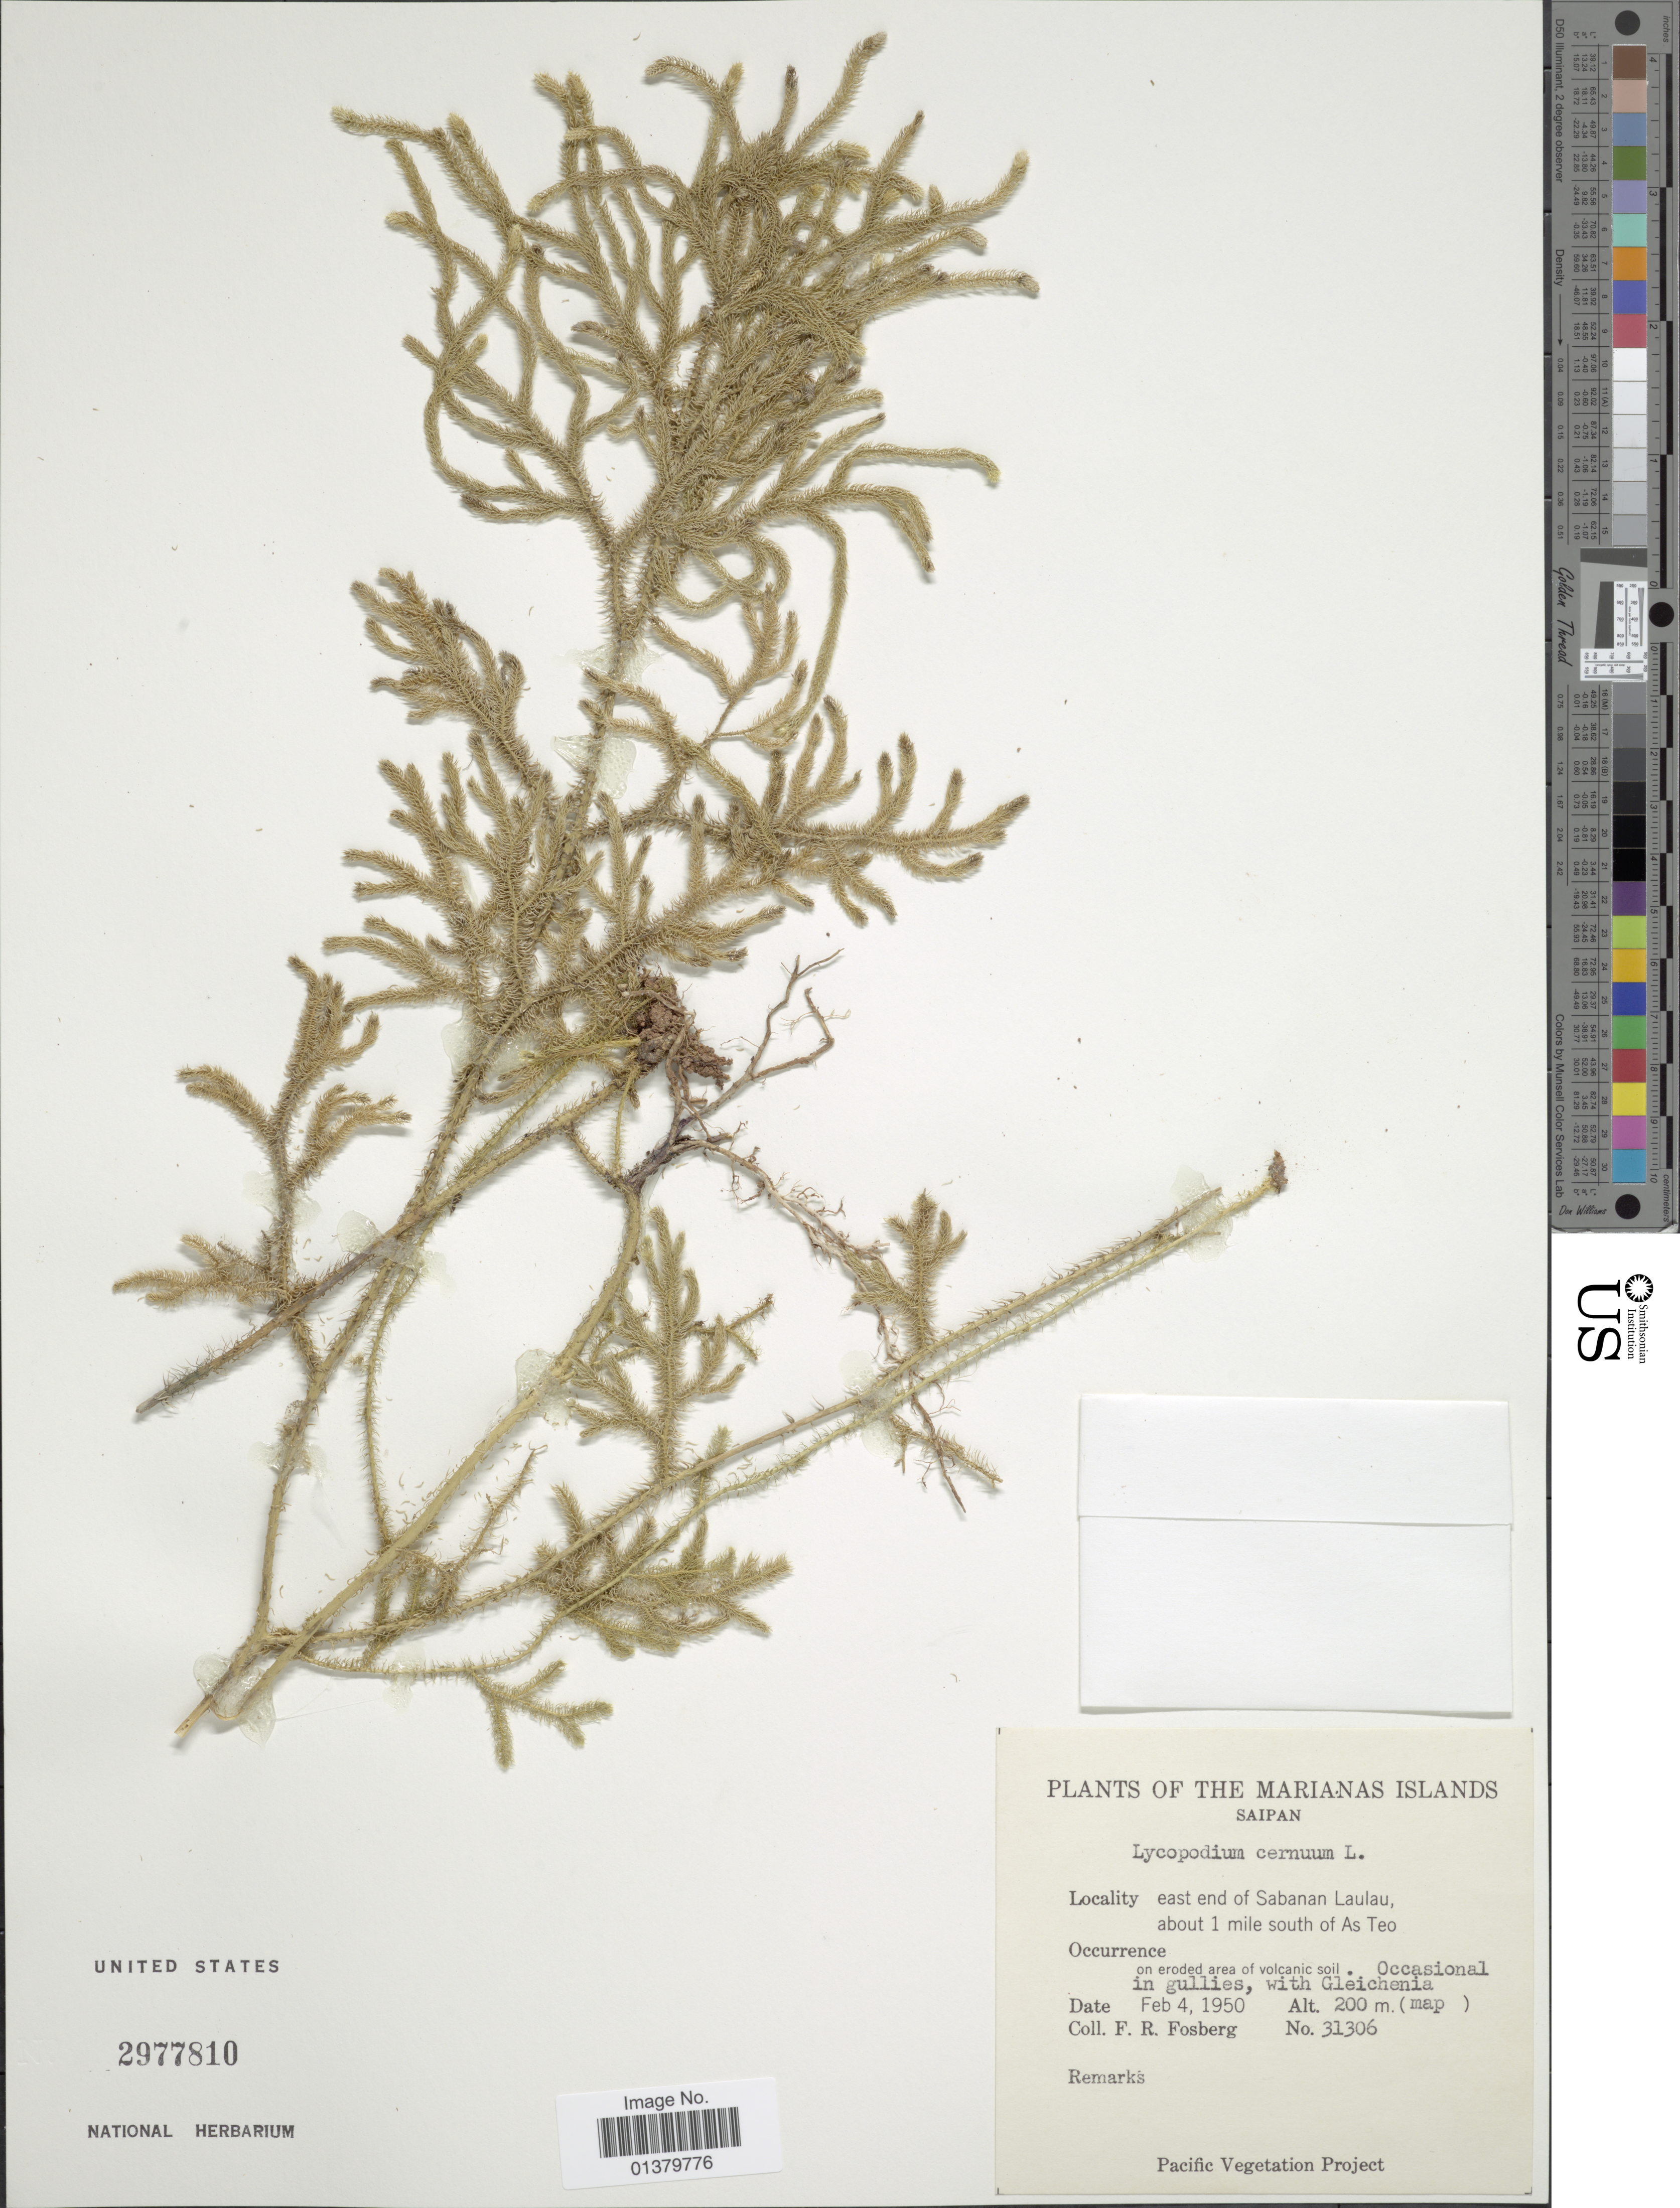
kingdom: Plantae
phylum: Tracheophyta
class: Lycopodiopsida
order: Lycopodiales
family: Lycopodiaceae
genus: Palhinhaea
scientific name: Palhinhaea cernua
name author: (L.) Vasc. & Franco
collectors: F. R. Fosberg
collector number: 31306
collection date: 1950-02-04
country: Northern Mariana Islands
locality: The Mariana Islands, Saipan, east end of Sabanan Laulau, about 1 mile south of As Teo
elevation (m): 200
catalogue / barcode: US 2977810